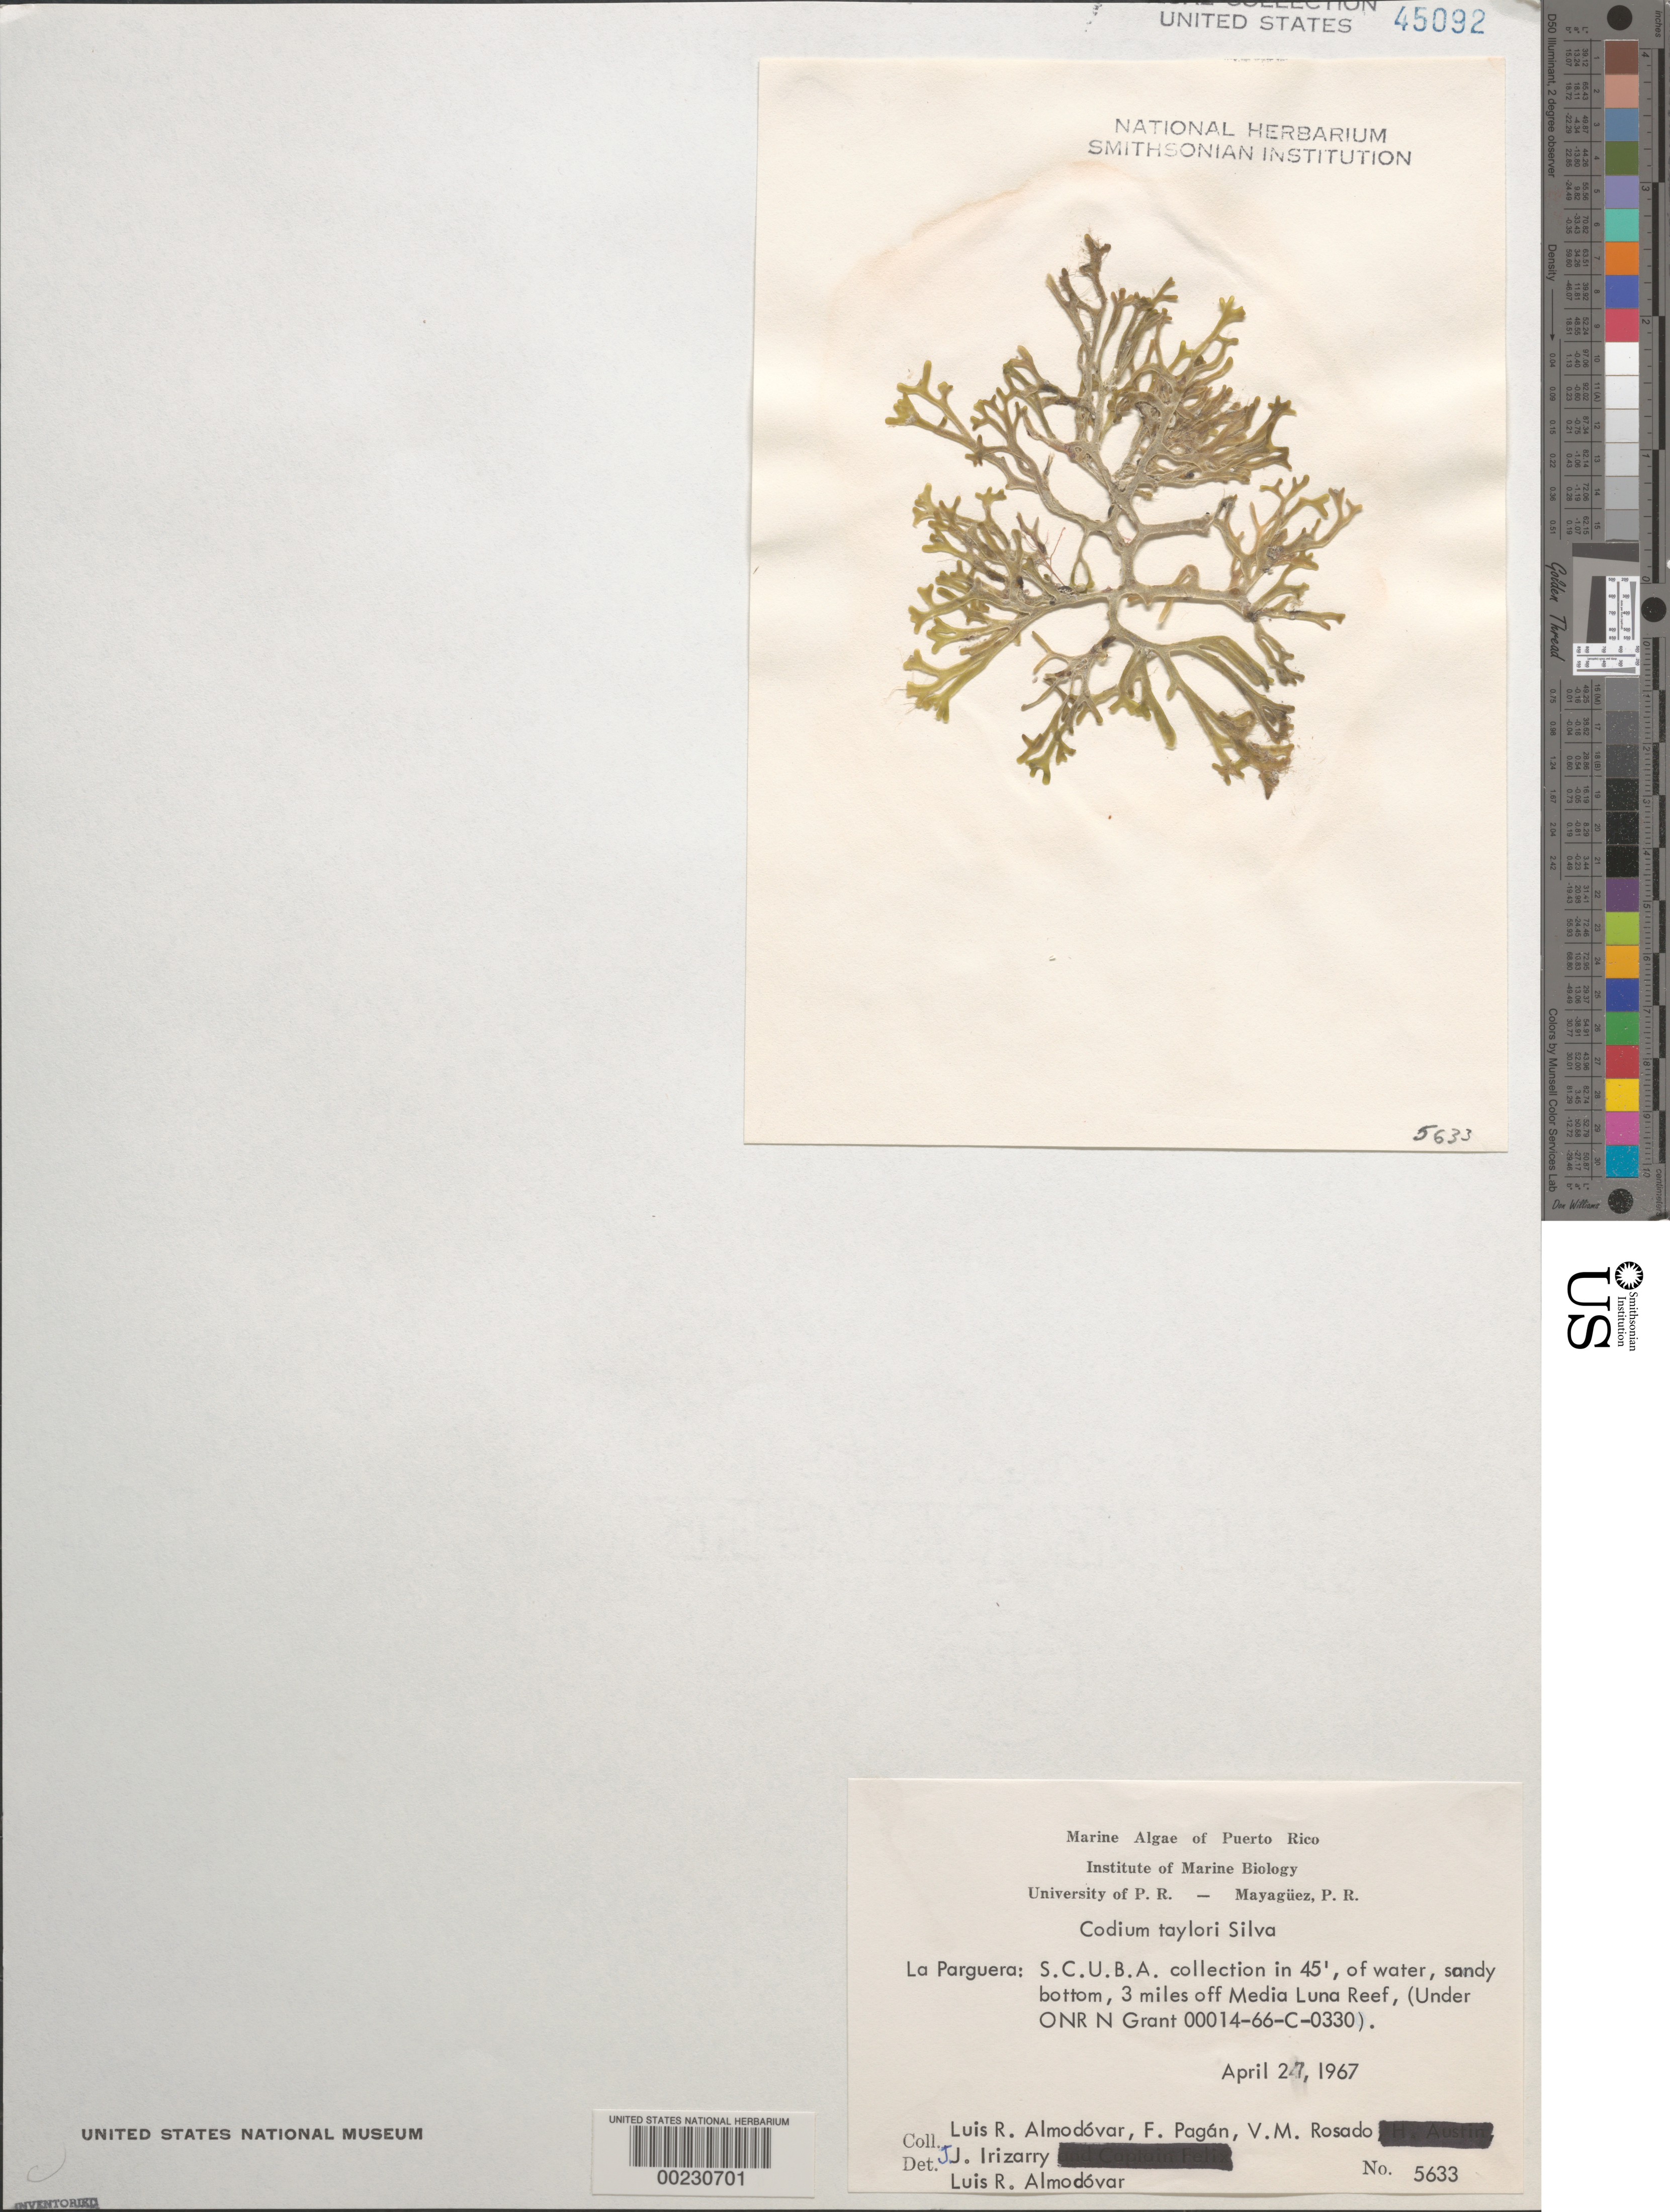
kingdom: Plantae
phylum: Chlorophyta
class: Ulvophyceae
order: Bryopsidales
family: Codiaceae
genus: Codium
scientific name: Codium taylorii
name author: P.C. Silva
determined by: Almodovar, L. R.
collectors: L. Almodovar, F. Pagan, V. Rosado & J. Irizarry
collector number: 5633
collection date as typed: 27 Apr 1967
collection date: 1967-04-27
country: Puerto Rico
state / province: Lajas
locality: La Parguera, 3 miles off Media Luna Reef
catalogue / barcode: US 45092